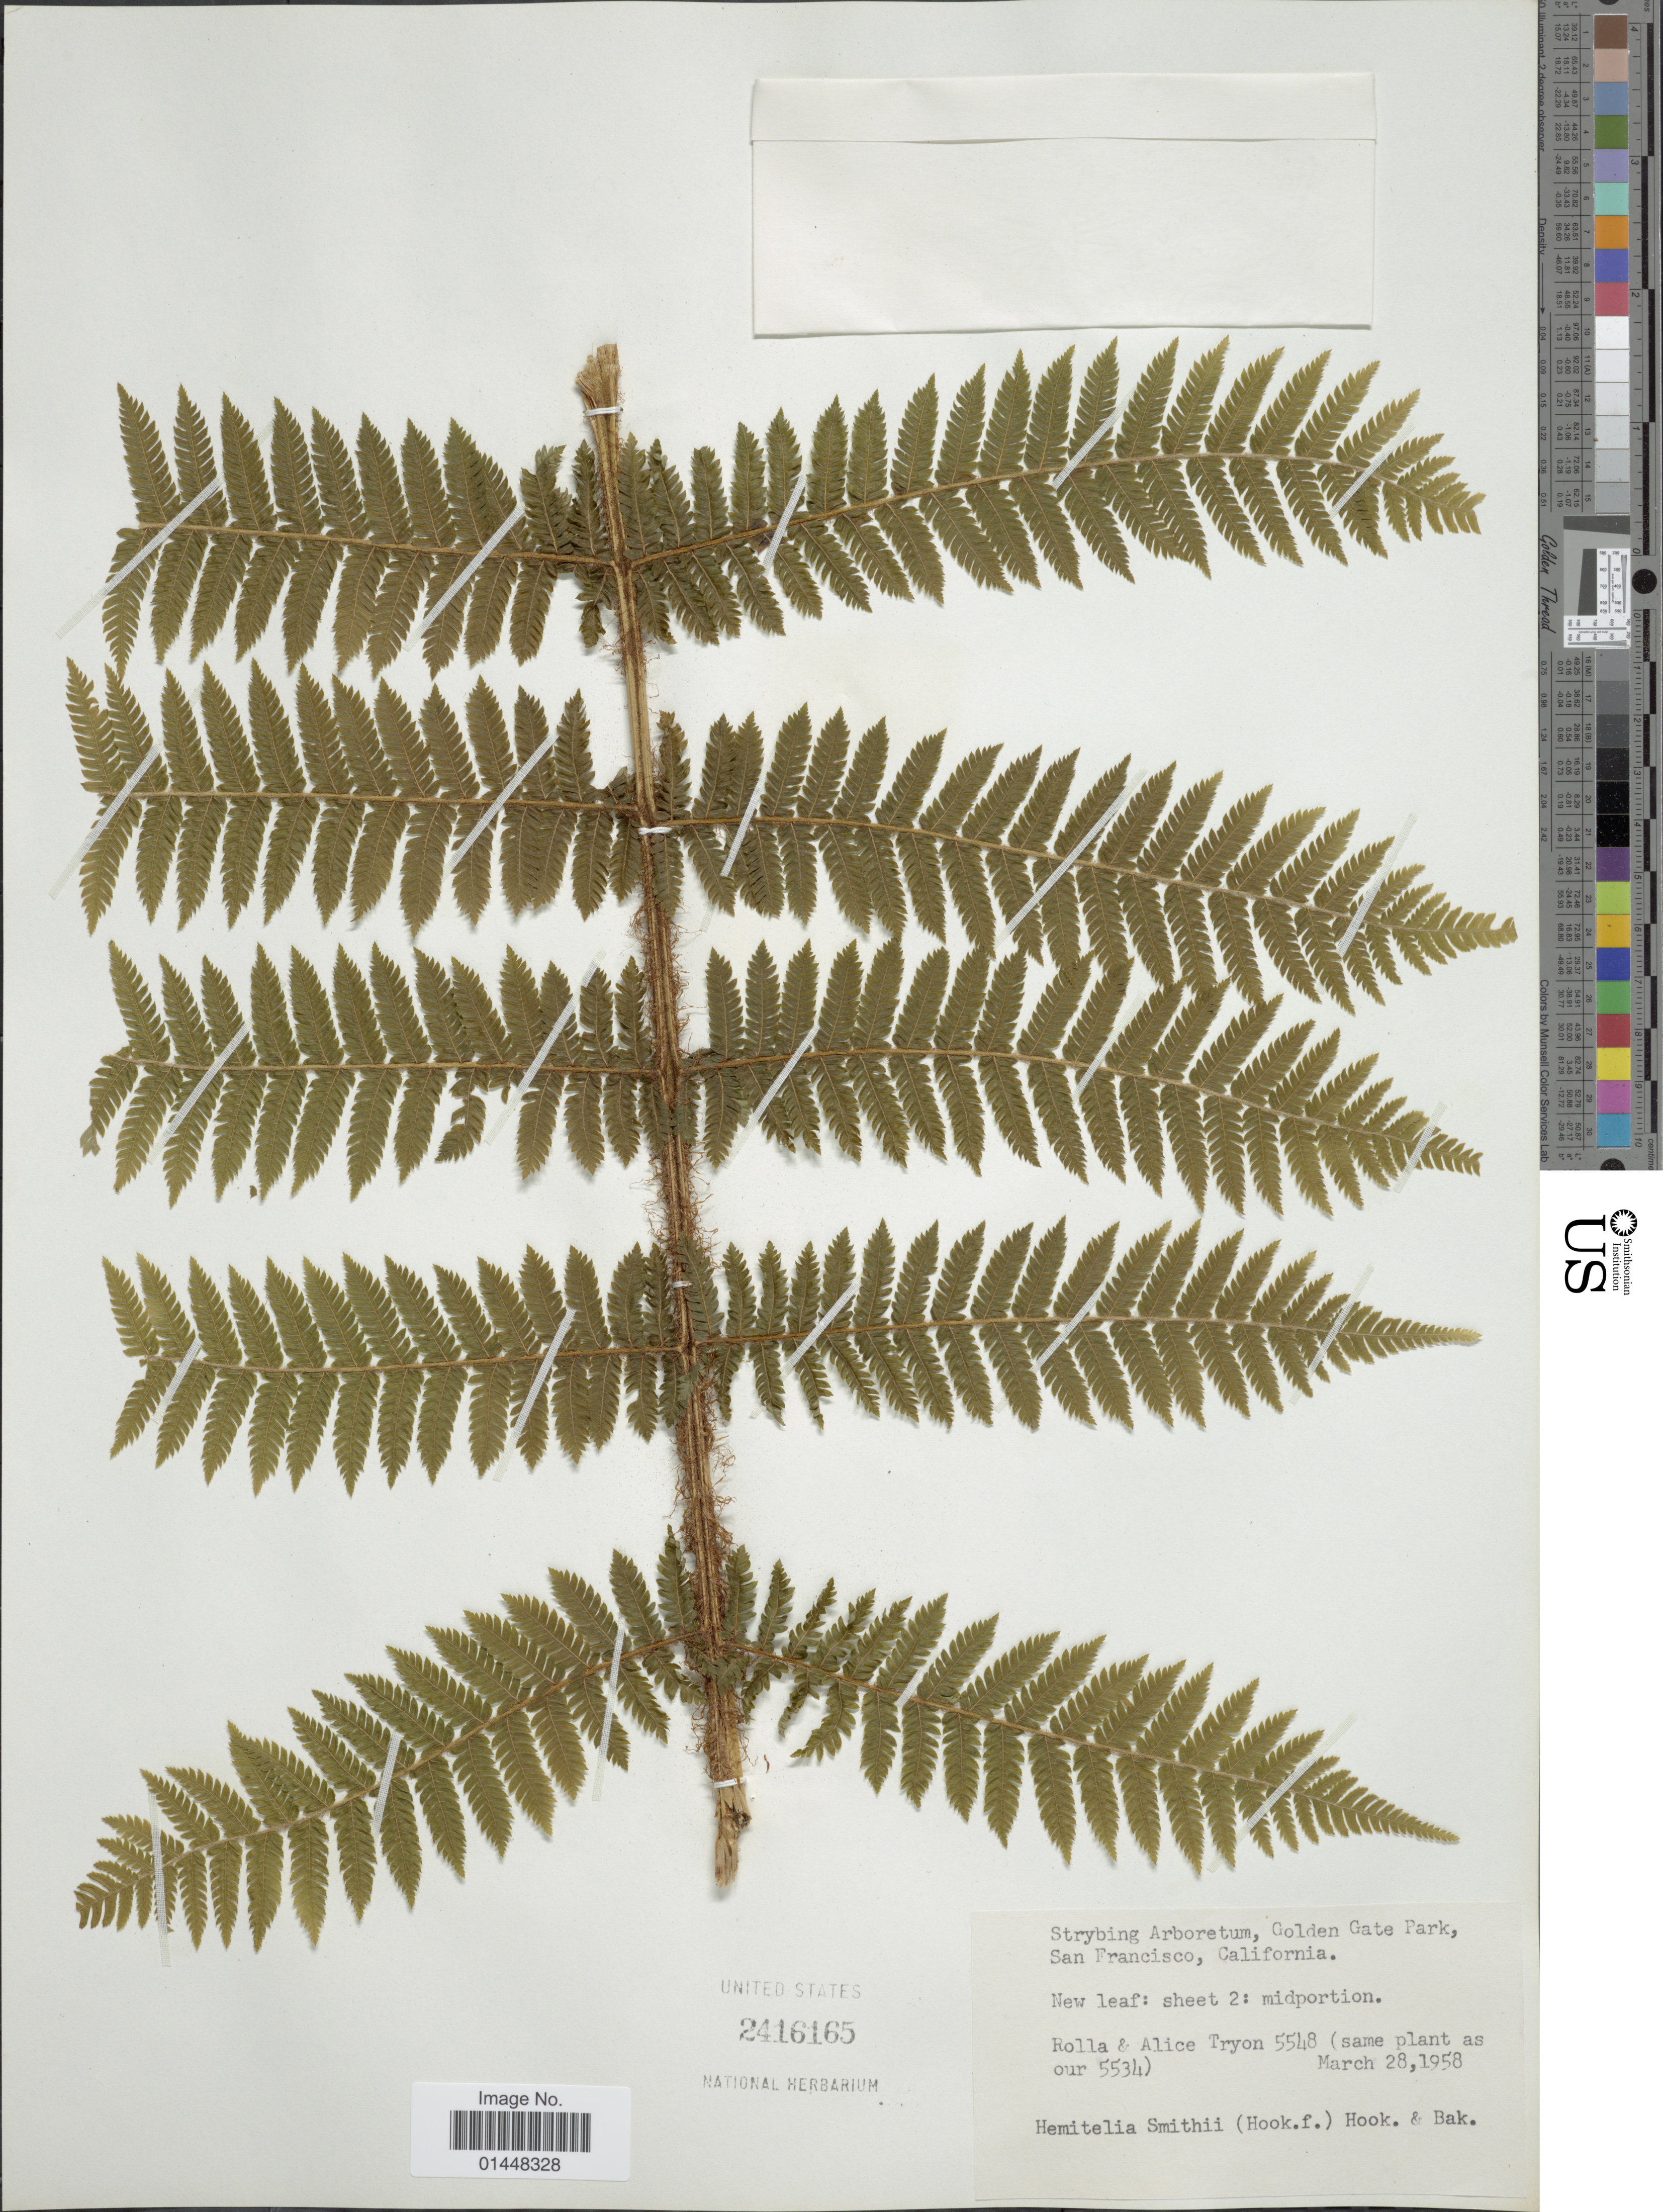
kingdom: Plantae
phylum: Tracheophyta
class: Polypodiopsida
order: Cyatheales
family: Cyatheaceae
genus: Cyathea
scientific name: Cyathea smithii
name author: Hook. f.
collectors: R. M. Tryon & A. F. Tryon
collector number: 5548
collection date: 1958-03-28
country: United States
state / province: California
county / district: San Francisco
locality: Strybing Arboretum, Golden Gate Park, San Francisco.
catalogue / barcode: US 2416165